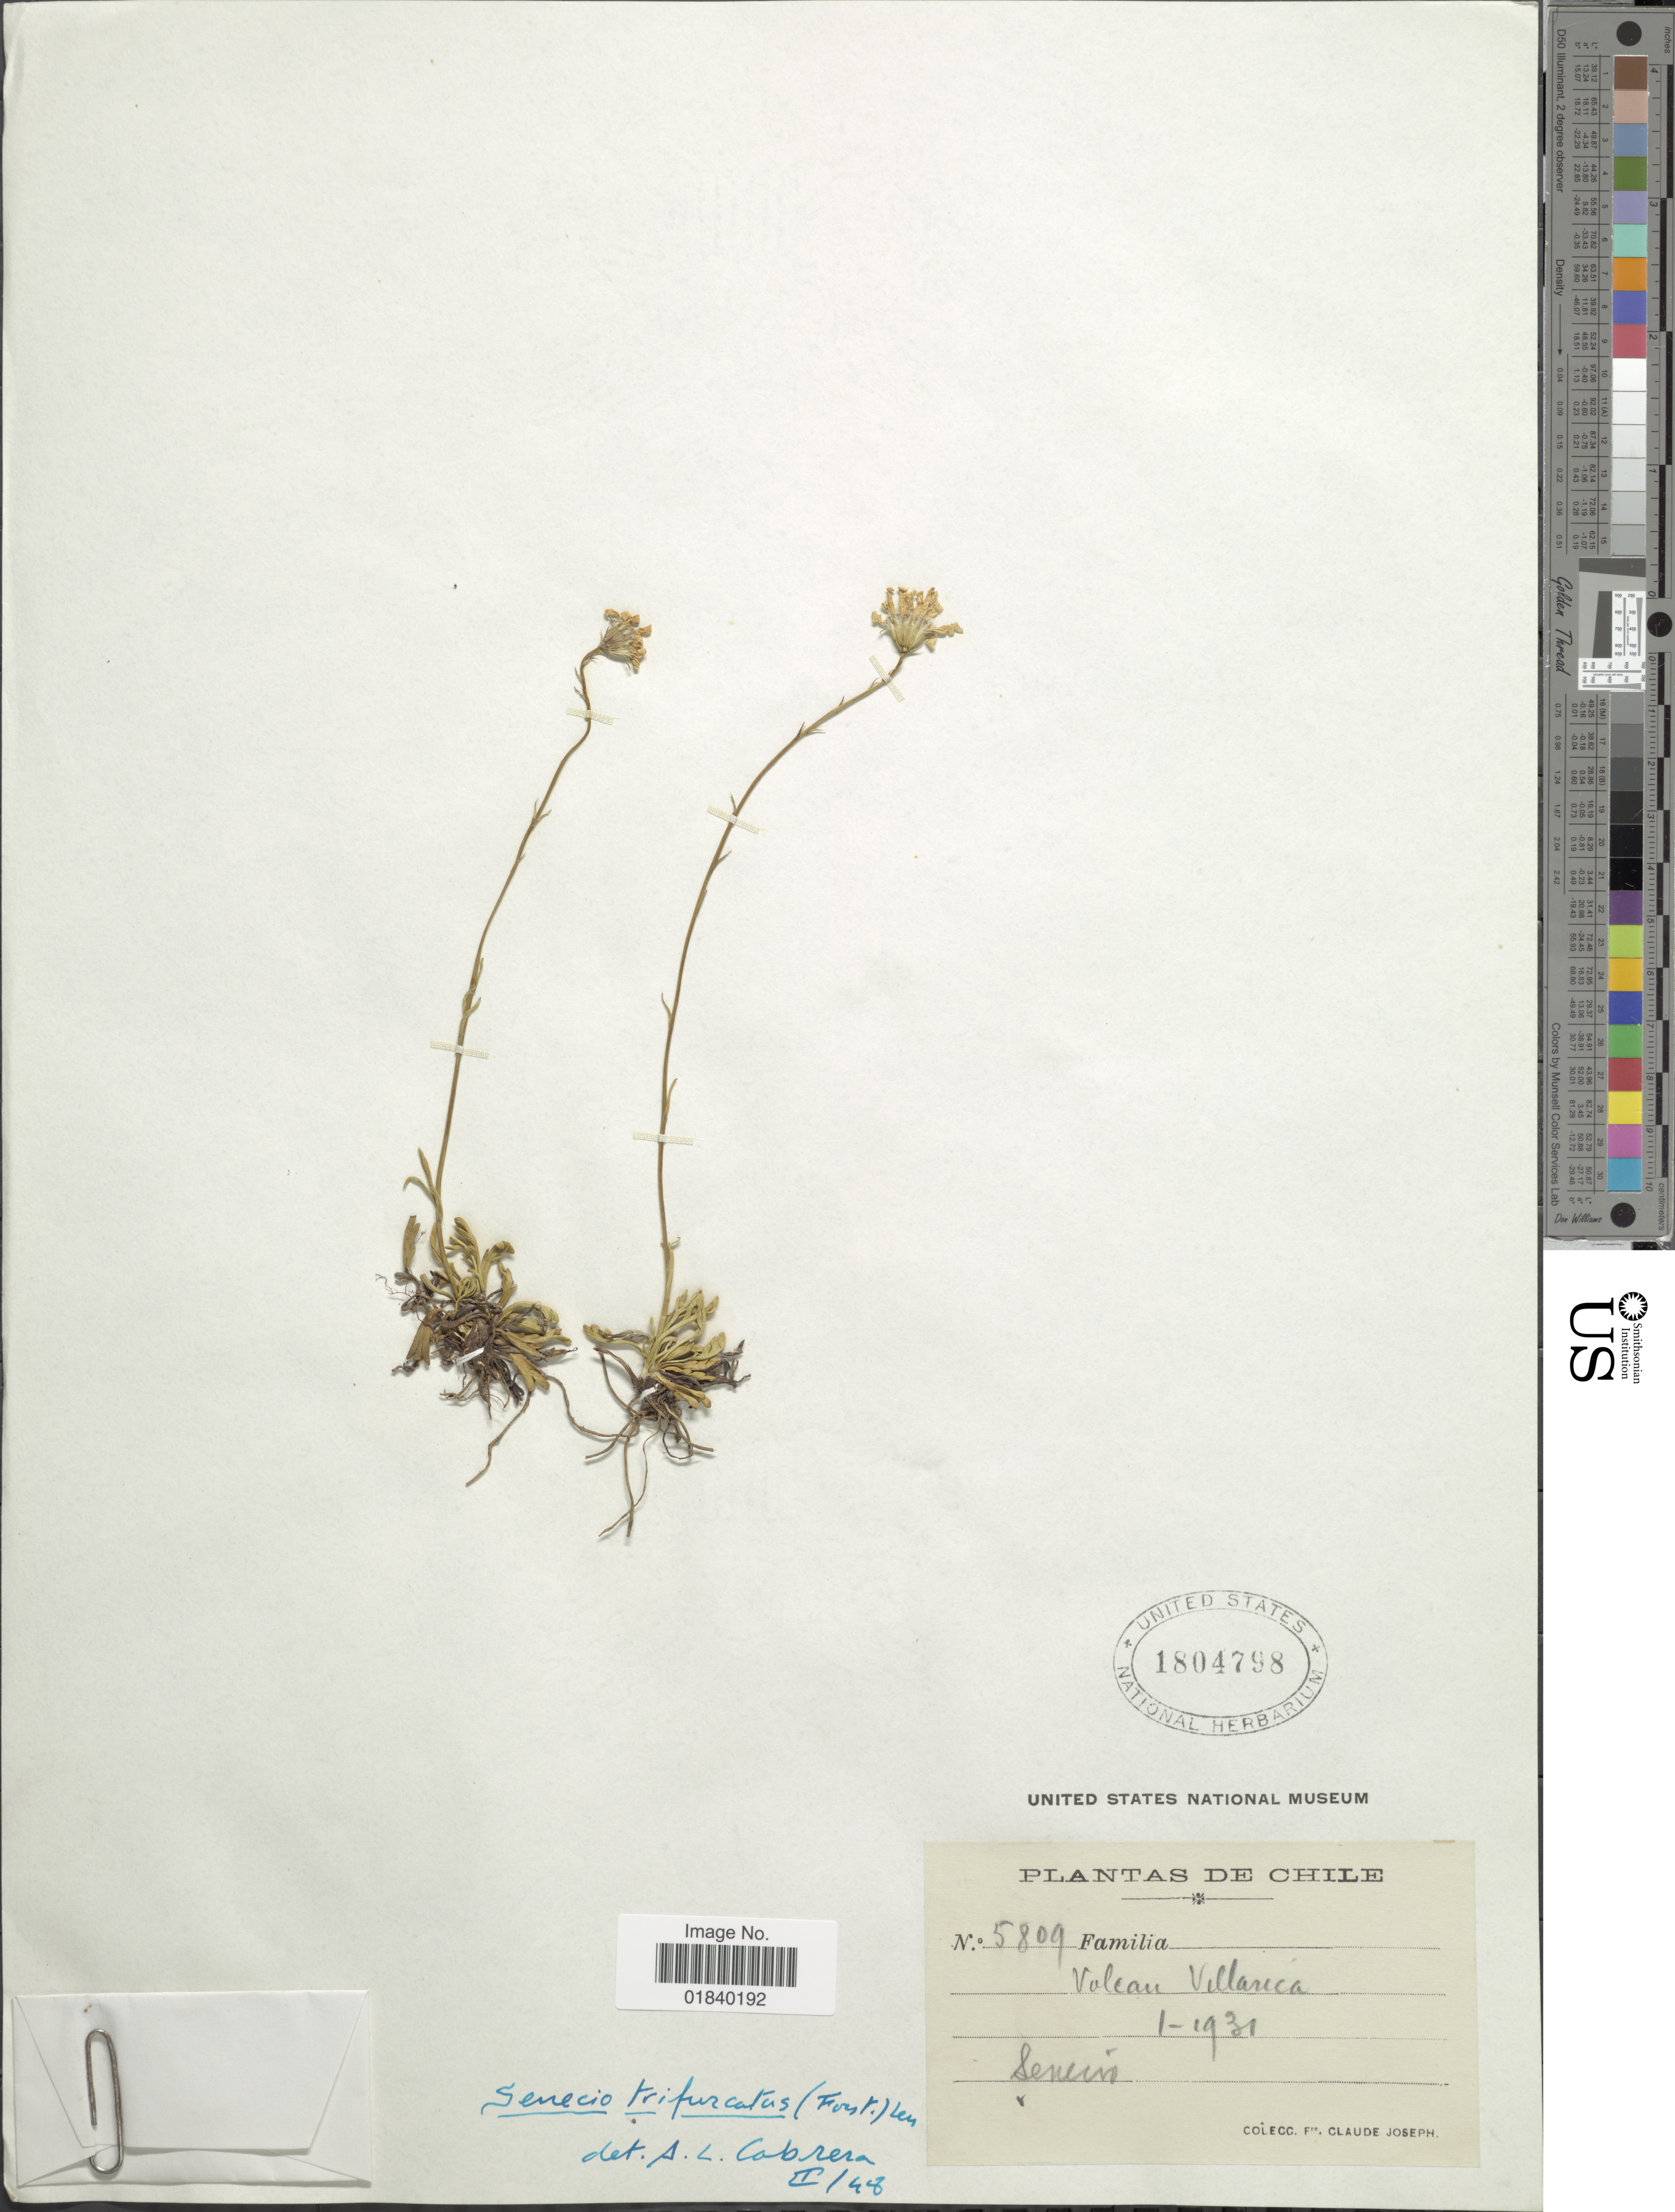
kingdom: Plantae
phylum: Tracheophyta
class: Magnoliopsida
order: Asterales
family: Asteraceae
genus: Senecio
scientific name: Senecio trifurcatus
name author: (G. Forst.) Less.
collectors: Bro. Claude-Joseph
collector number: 5809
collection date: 1931-01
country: Chile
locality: Volcan Villarica.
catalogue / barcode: US 1804798